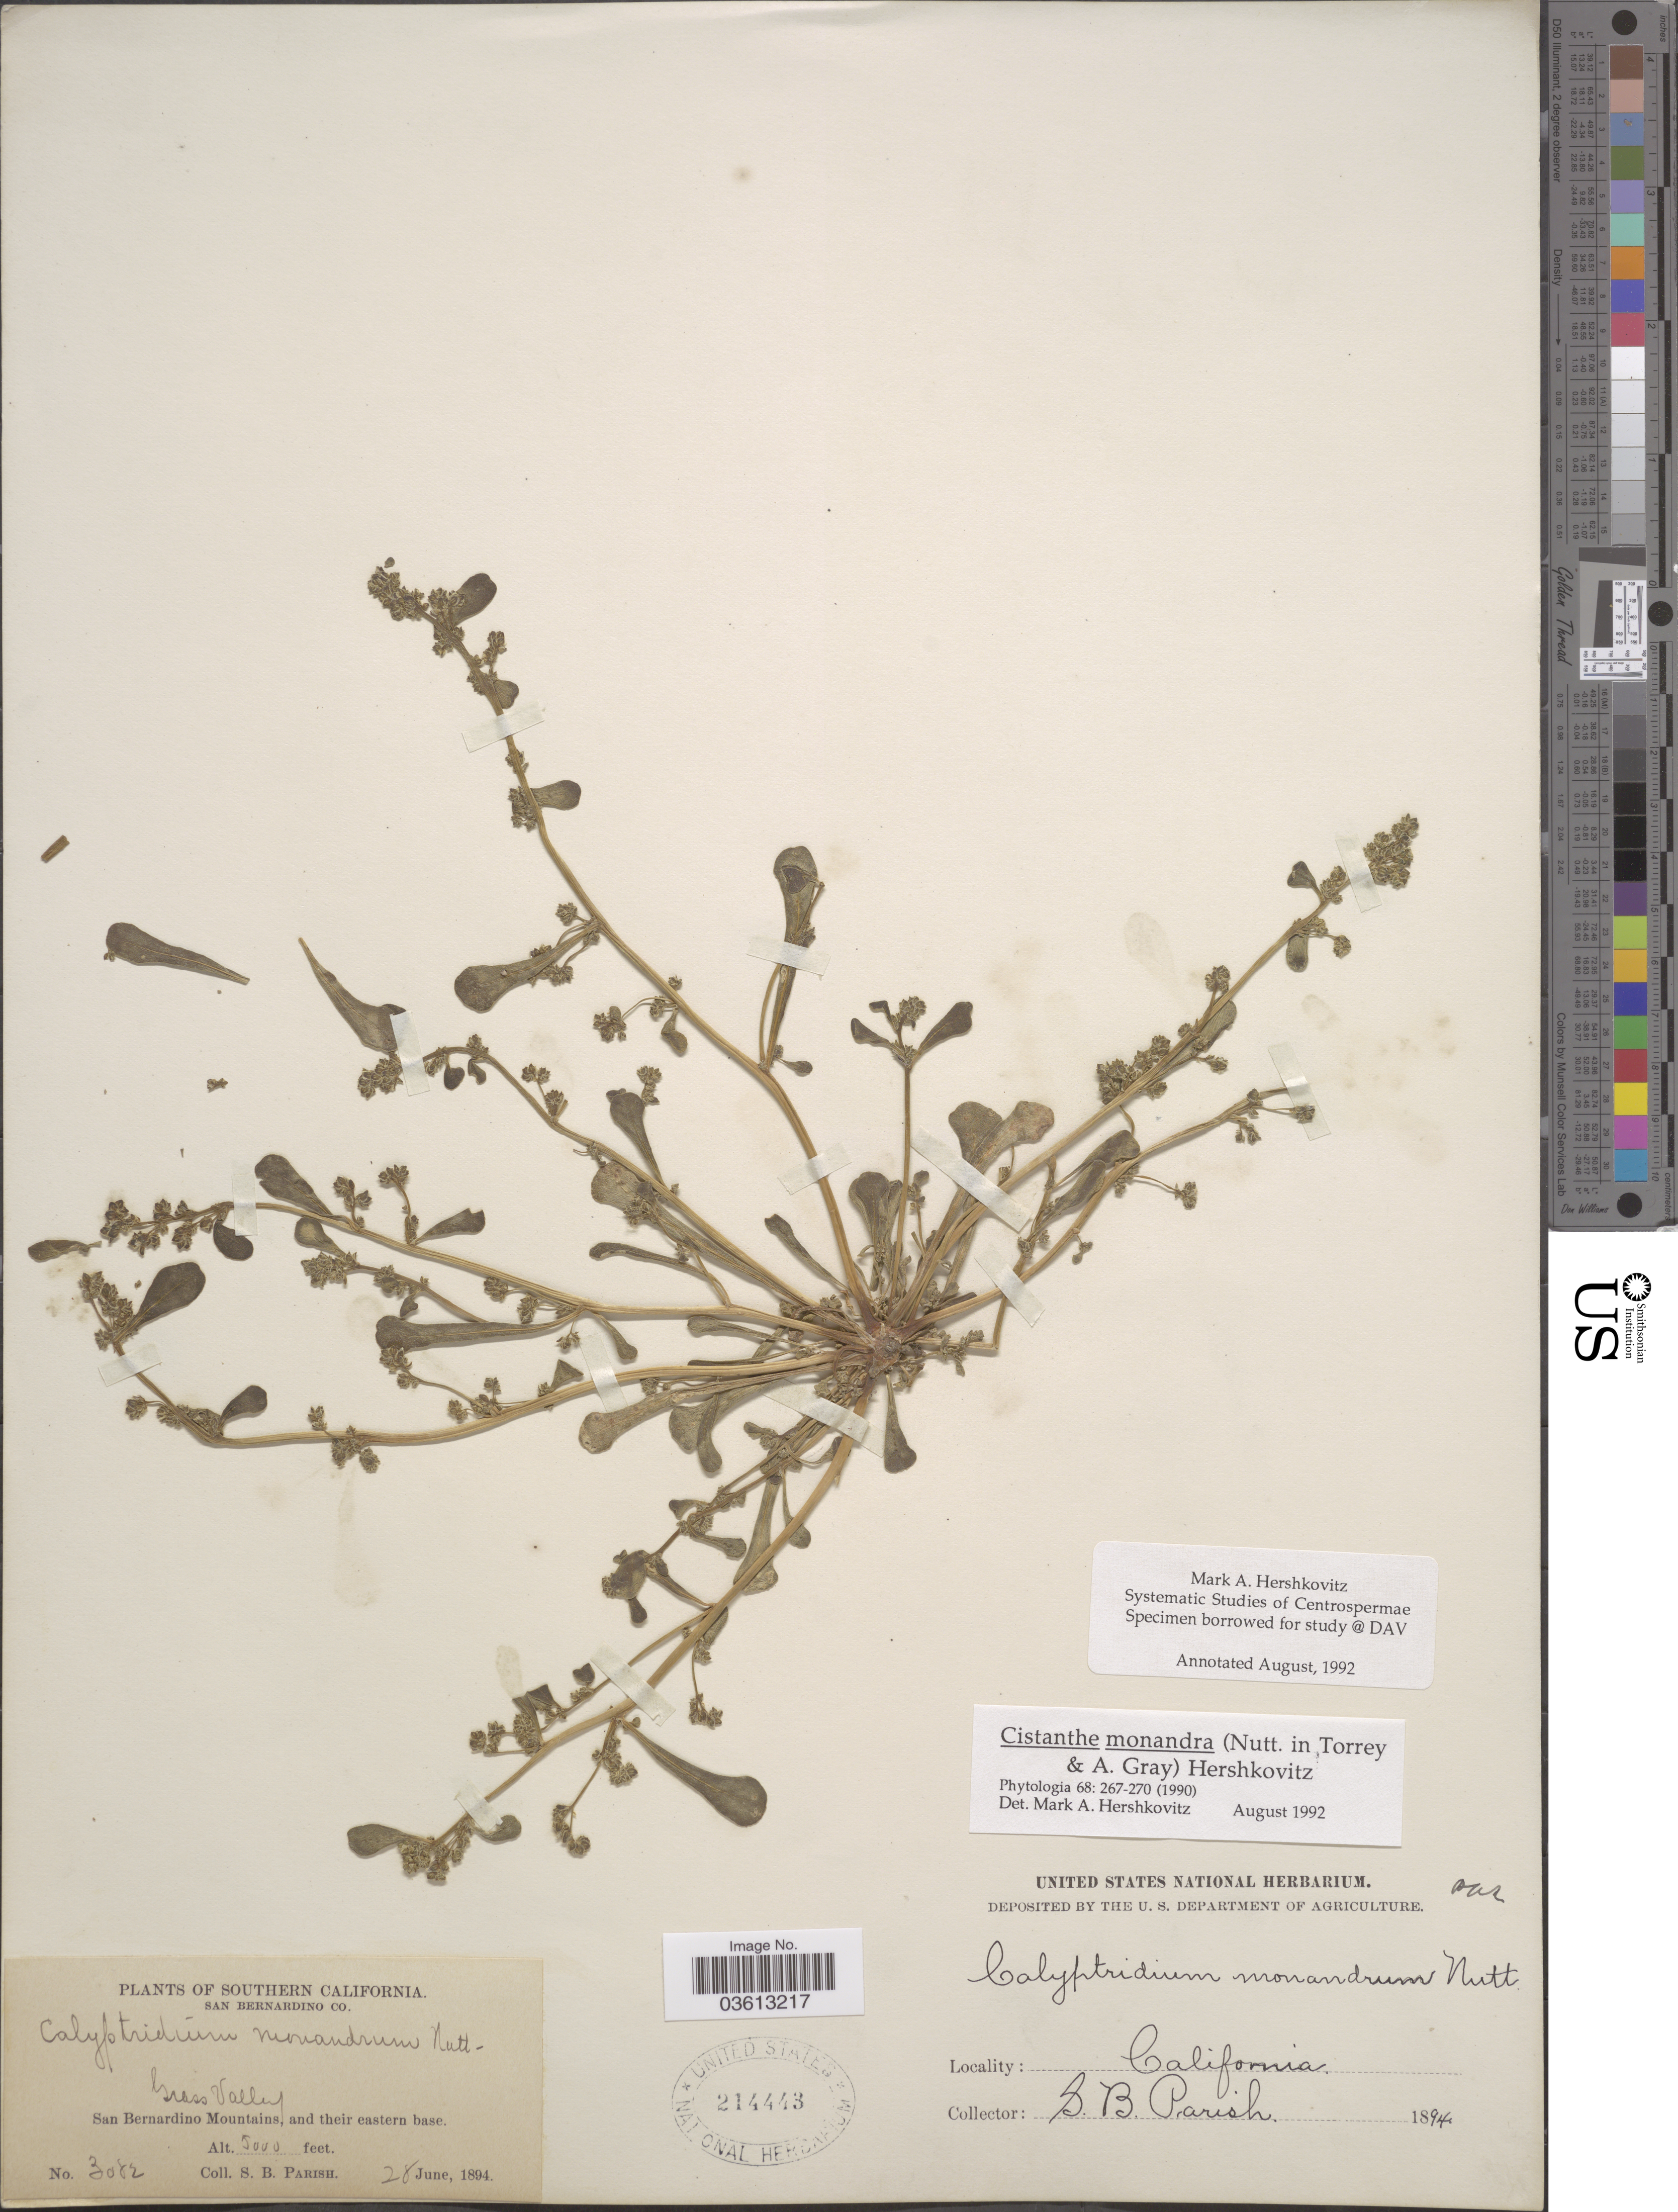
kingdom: Plantae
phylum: Tracheophyta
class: Magnoliopsida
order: Caryophyllales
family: Montiaceae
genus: Calandrinia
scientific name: Calandrinia monandra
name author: (Ruiz & Pav.) DC.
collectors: S. B. Parish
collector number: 3082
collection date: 1894-06-28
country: United States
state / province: California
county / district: San Bernardino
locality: Southern California. San Bernardino Co. Grass Valley. San Bernardino Mountains, and their eastern base.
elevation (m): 1524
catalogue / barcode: US 214443